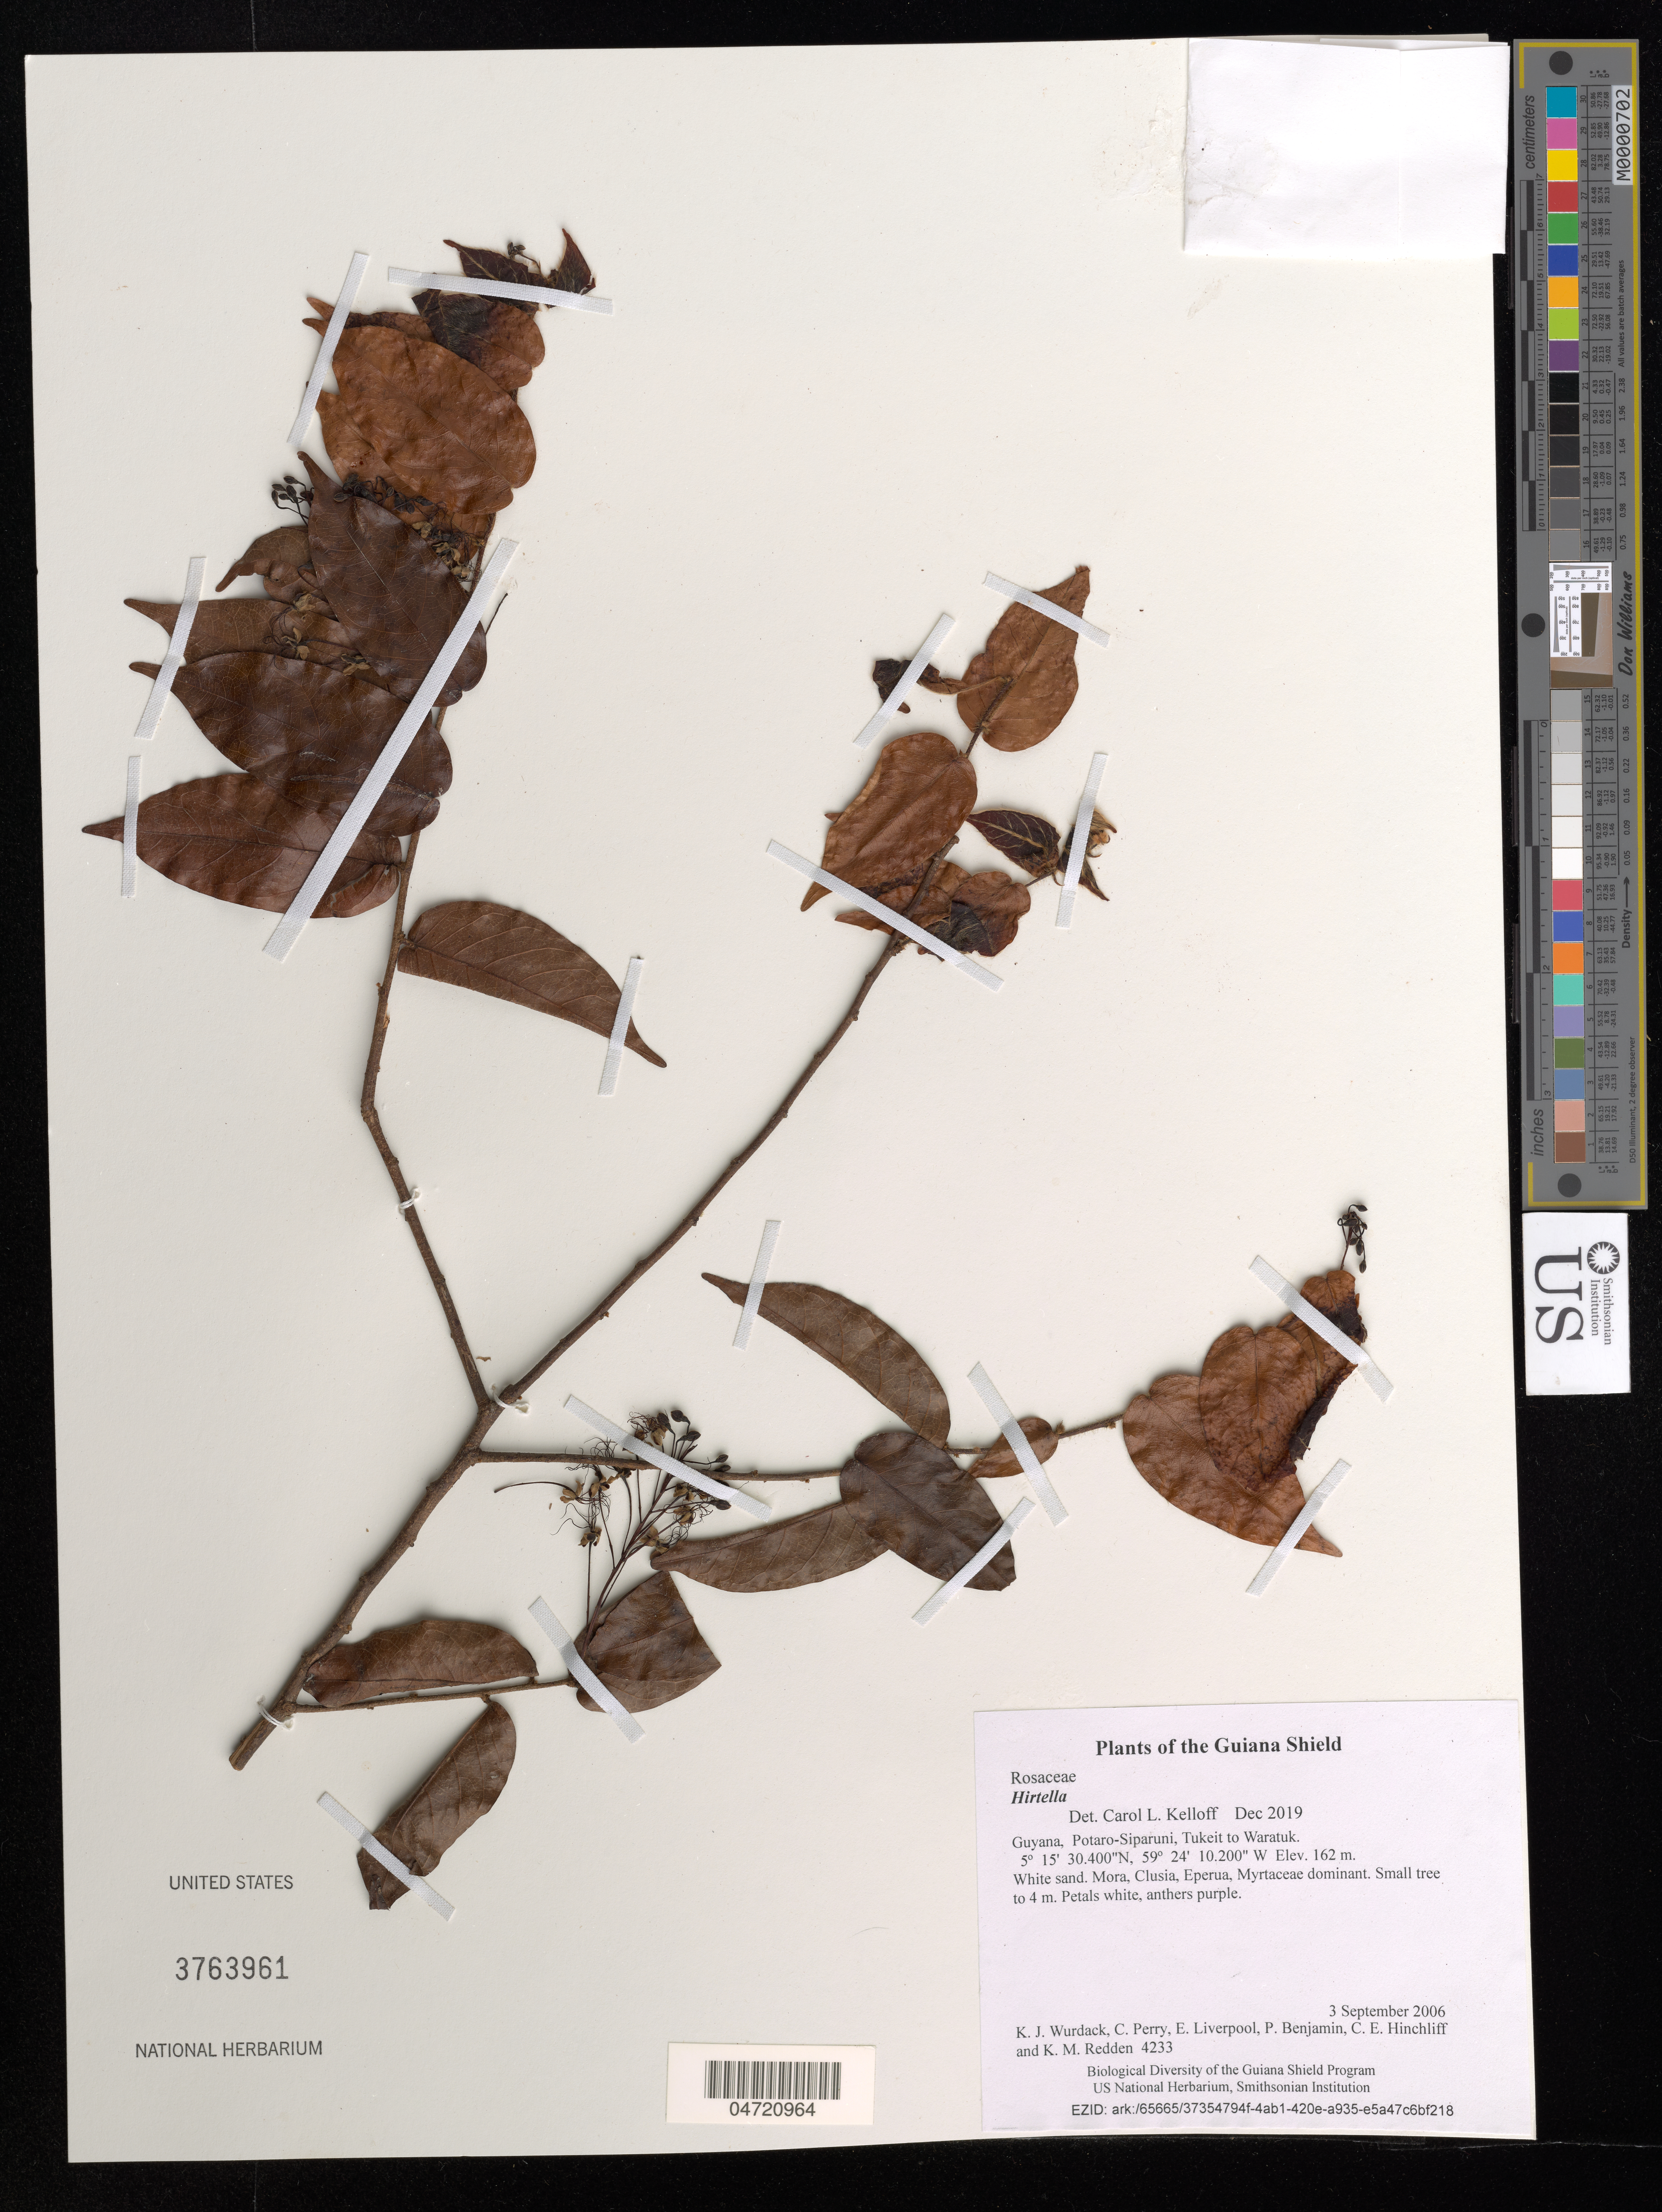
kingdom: Plantae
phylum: Tracheophyta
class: Magnoliopsida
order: Malpighiales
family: Chrysobalanaceae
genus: Hirtella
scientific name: Hirtella sp.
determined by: Kelloff, Carol L.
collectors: K. Wurdack, C. Perry, E. Liverpool, P. Benjamin, C. E. Hinchliff & K. M. Redden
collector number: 4233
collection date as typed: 3 September 2006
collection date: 2006-09-03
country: Guyana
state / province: Potaro-Siparuni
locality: Tukeit to Waratuk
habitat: White sand. Mora, Clusia, Eperua, Myrtaceae dominant.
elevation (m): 162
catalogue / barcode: US 3763961